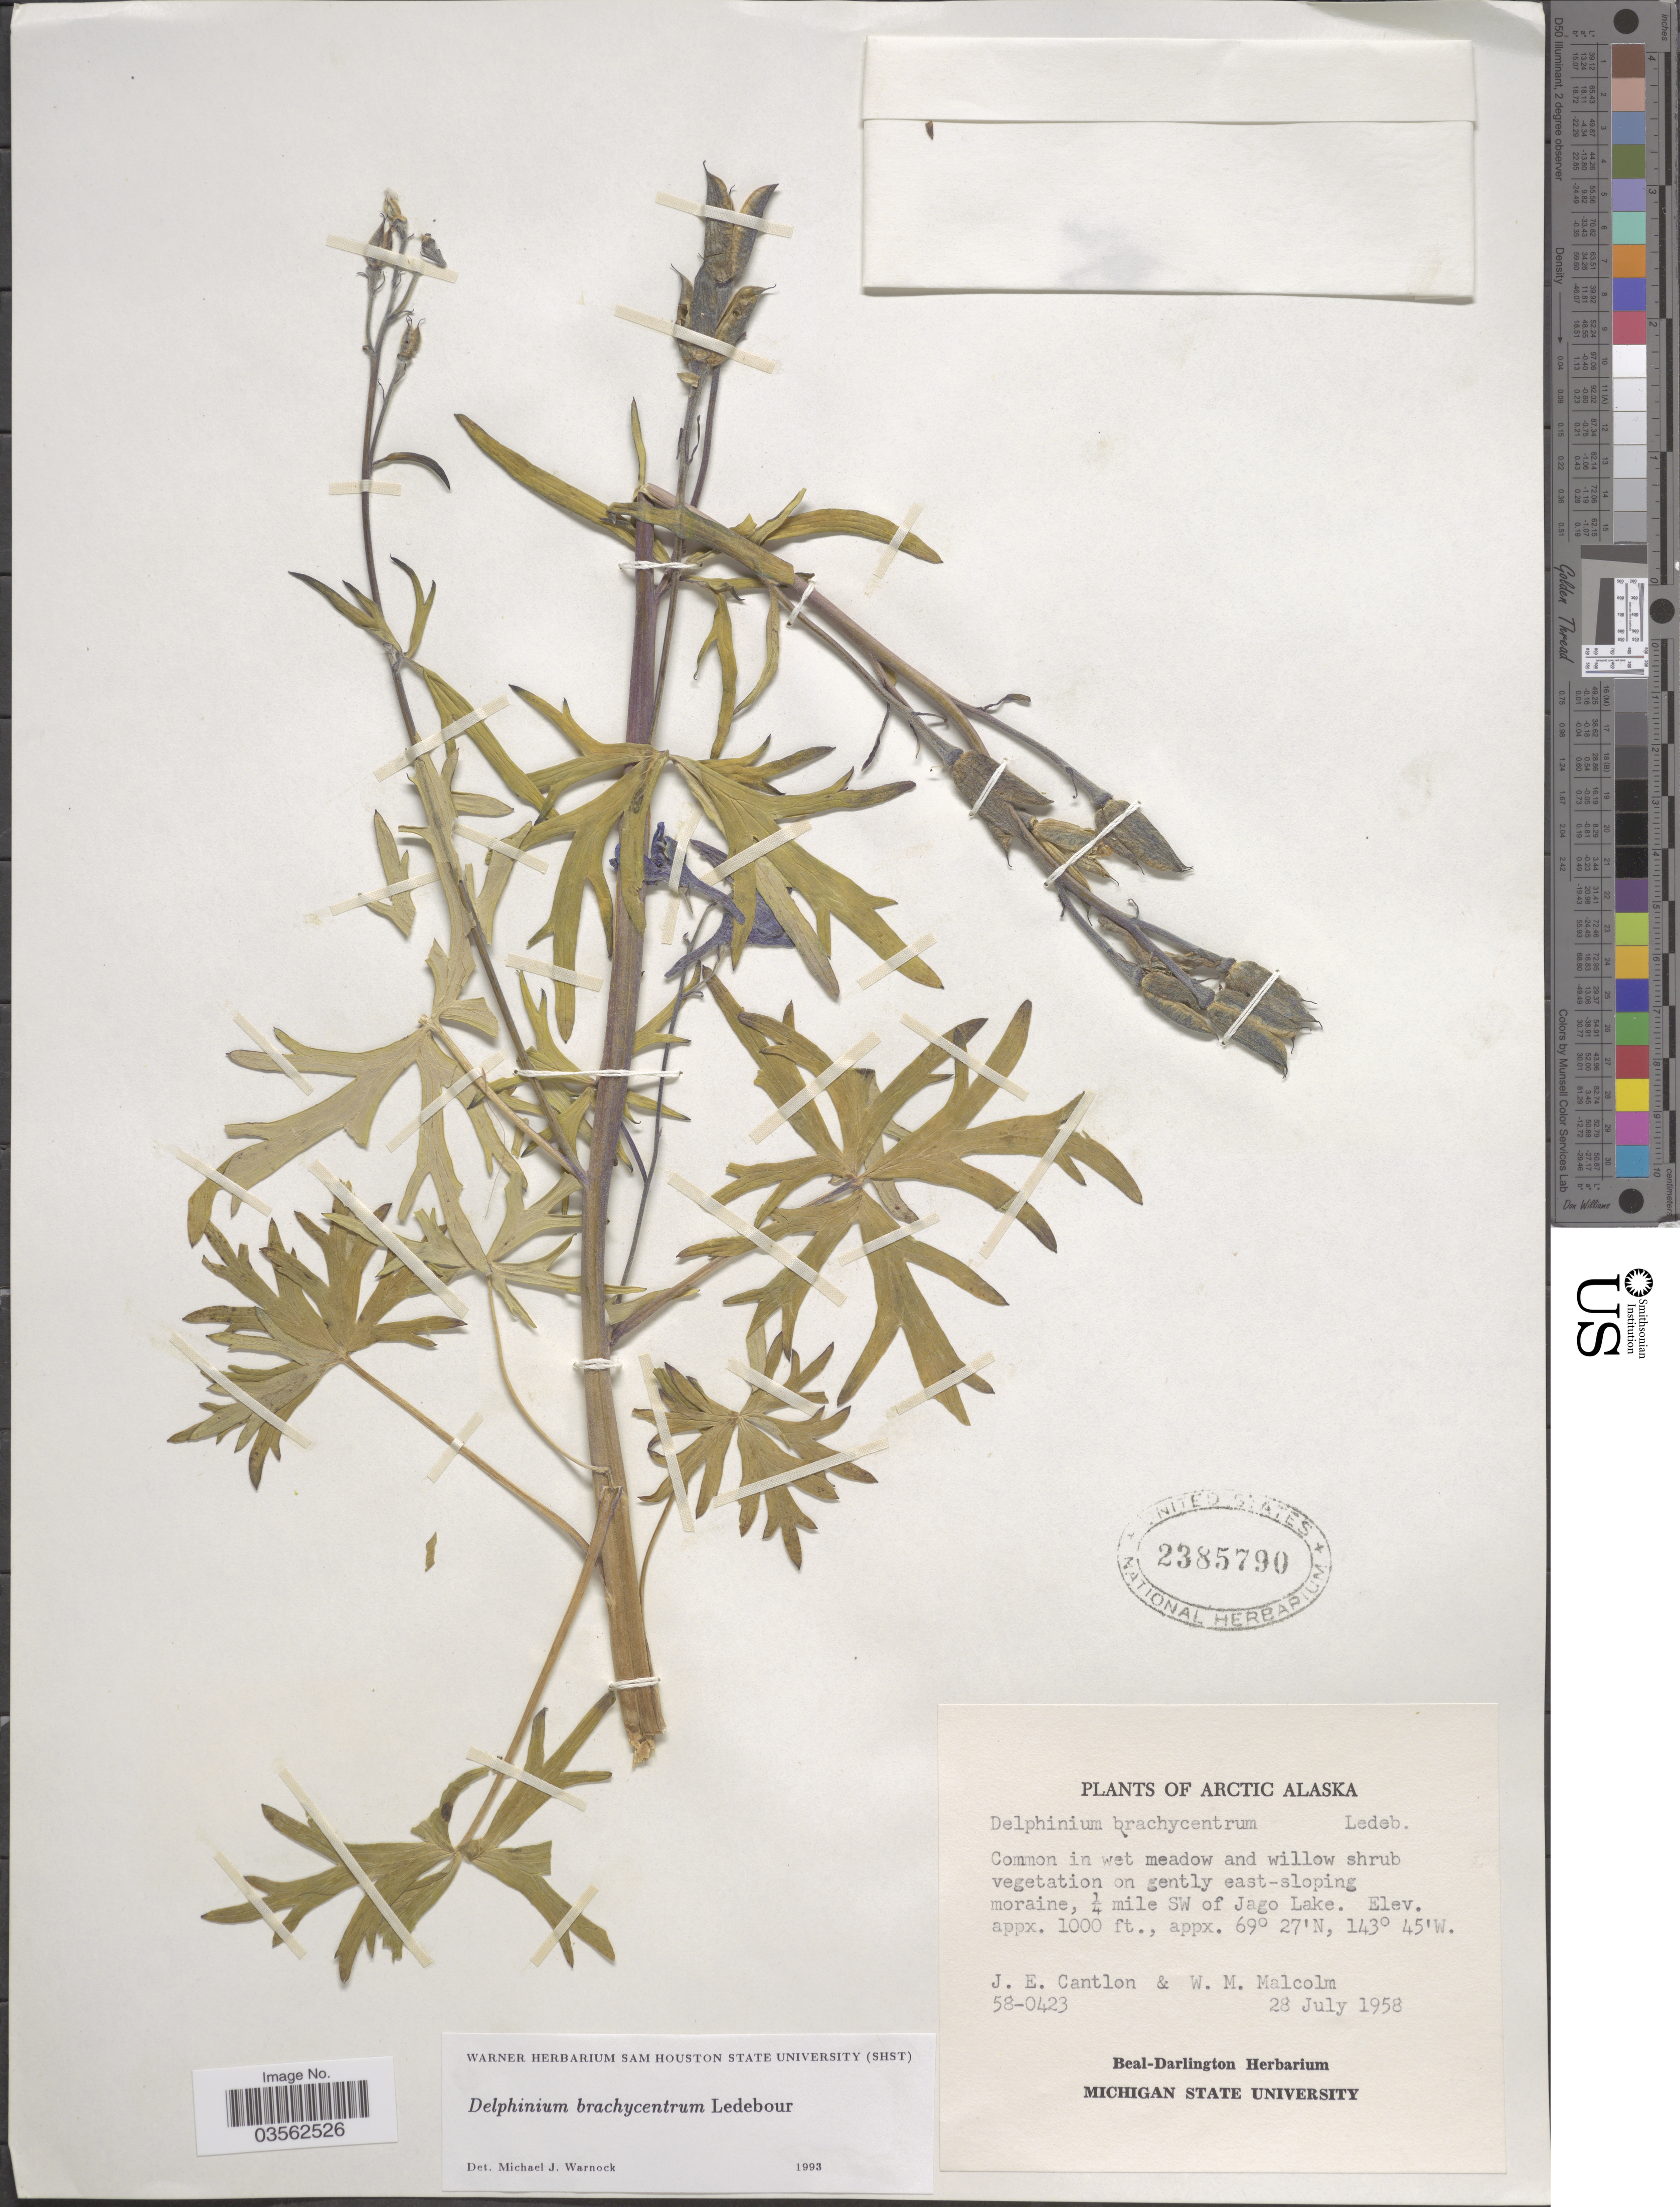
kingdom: Plantae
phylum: Tracheophyta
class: Magnoliopsida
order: Ranunculales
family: Ranunculaceae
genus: Delphinium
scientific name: Delphinium brachycentrum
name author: Ledeb.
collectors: J. Cantlon & W. Malcolm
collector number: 58-0423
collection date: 1958-07-28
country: United States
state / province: Alaska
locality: Arctic Alaska. ¼ mile SW of Jago Lake.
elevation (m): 305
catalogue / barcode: US 2385790